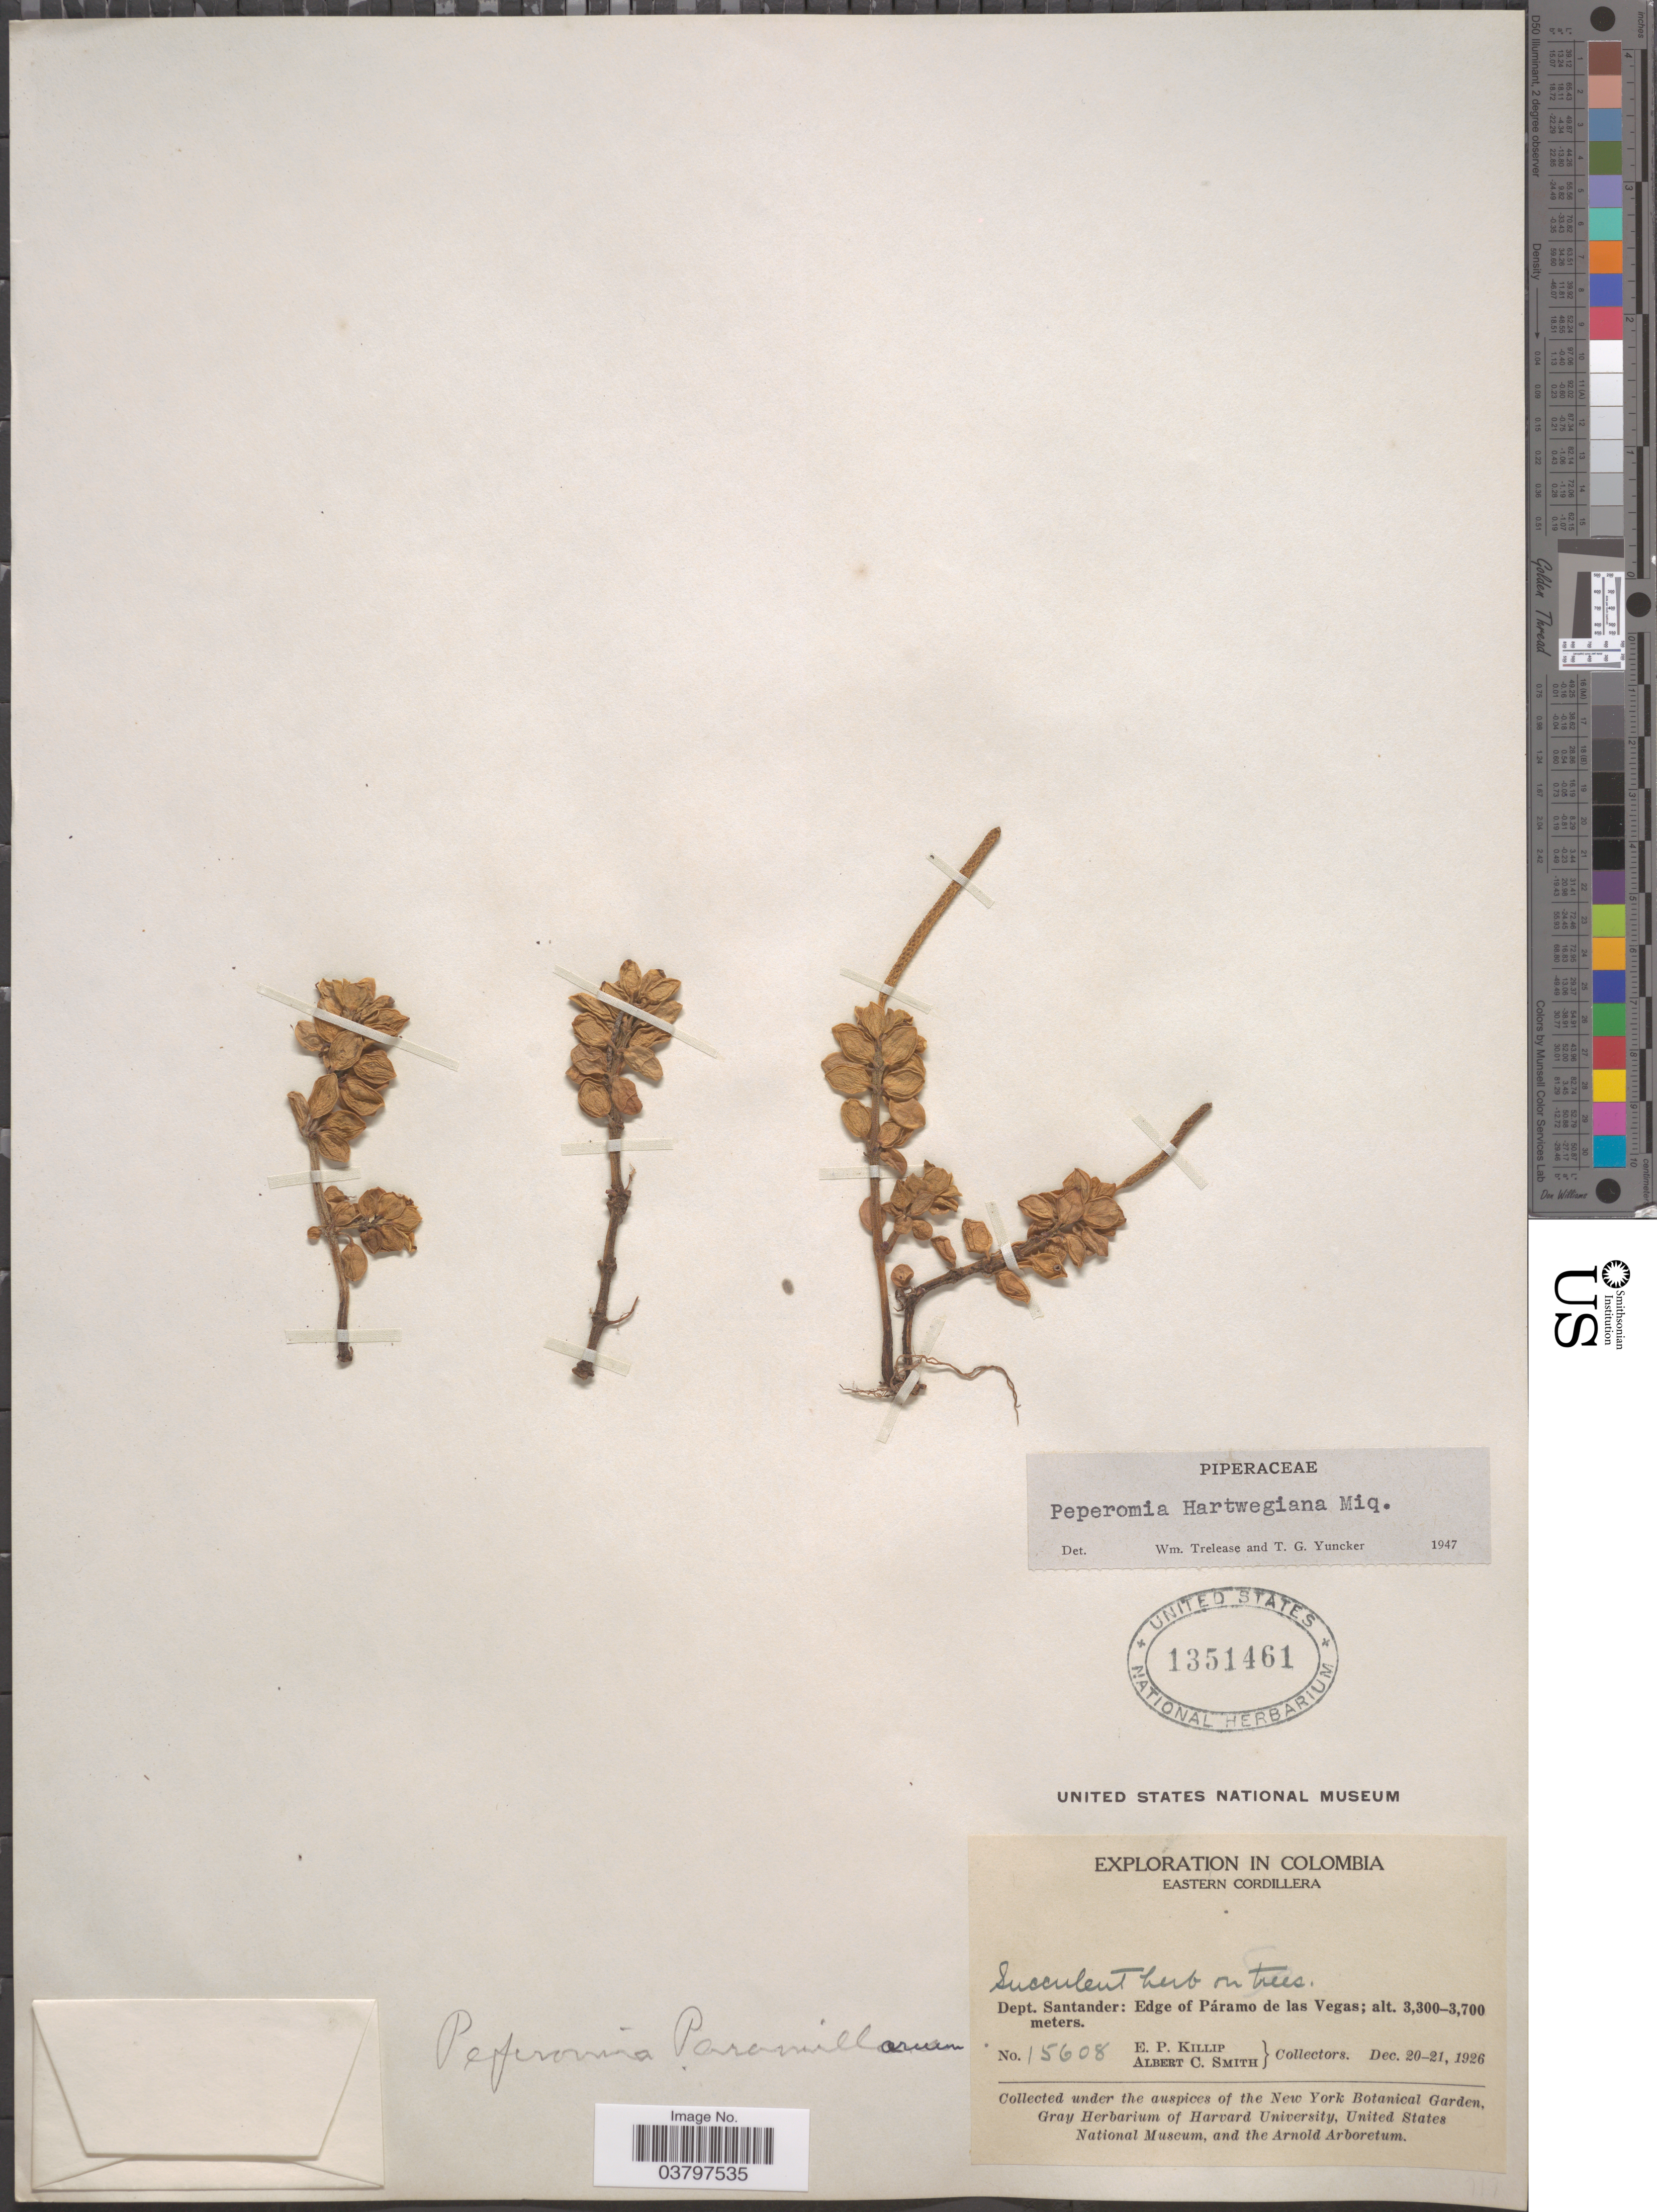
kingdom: Plantae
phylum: Tracheophyta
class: Magnoliopsida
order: Piperales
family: Piperaceae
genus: Peperomia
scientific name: Peperomia hartwegiana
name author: Miq.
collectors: E. P. Killip & A. C. Smith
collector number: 15608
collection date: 1926-12-20/1926-12-21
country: Colombia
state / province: Santander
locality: Eastern Cordillera. Dept. Santander: Edge of Páramo de las Vegas.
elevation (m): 3300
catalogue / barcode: US 1351461